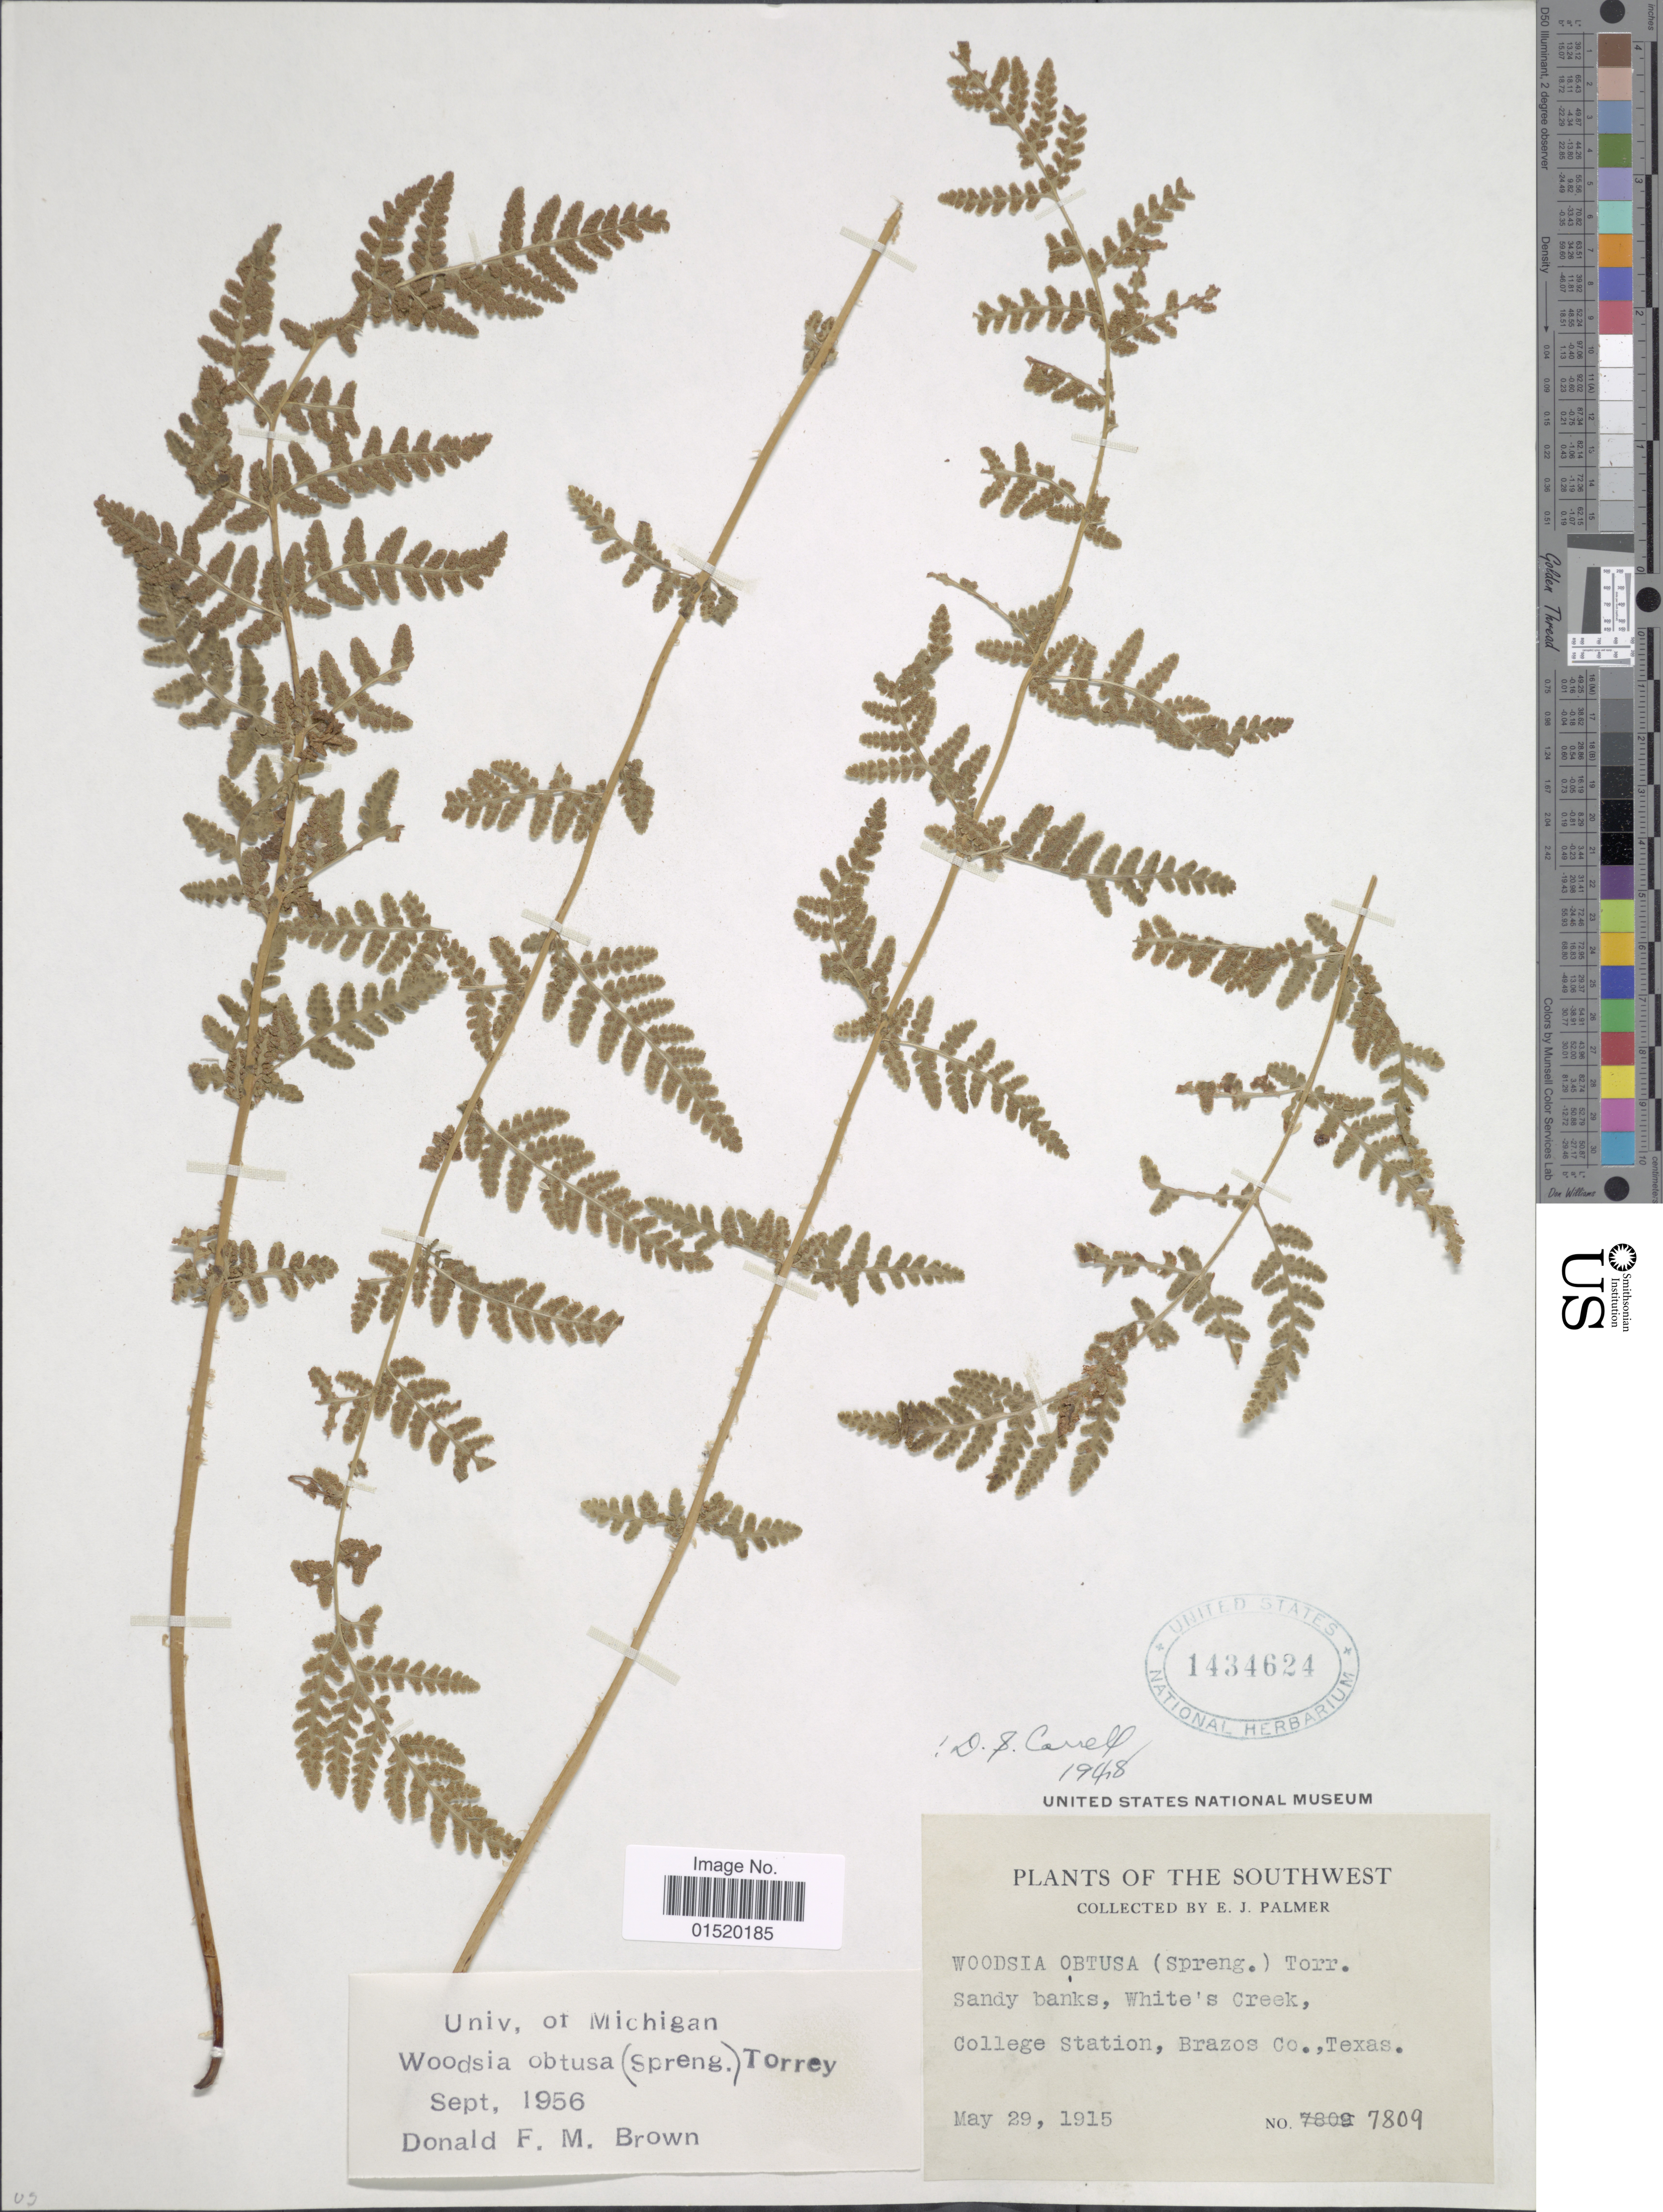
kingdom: Plantae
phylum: Tracheophyta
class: Polypodiopsida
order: Polypodiales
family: Woodsiaceae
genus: Woodsia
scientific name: Woodsia obtusa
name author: (Spreng.) Torr.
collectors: E. J. Palmer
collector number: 7809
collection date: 1915-05-29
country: United States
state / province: Texas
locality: The Southwest, Sandy banks, White's Creek, College Station, Brazos Co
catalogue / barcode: US 1434624